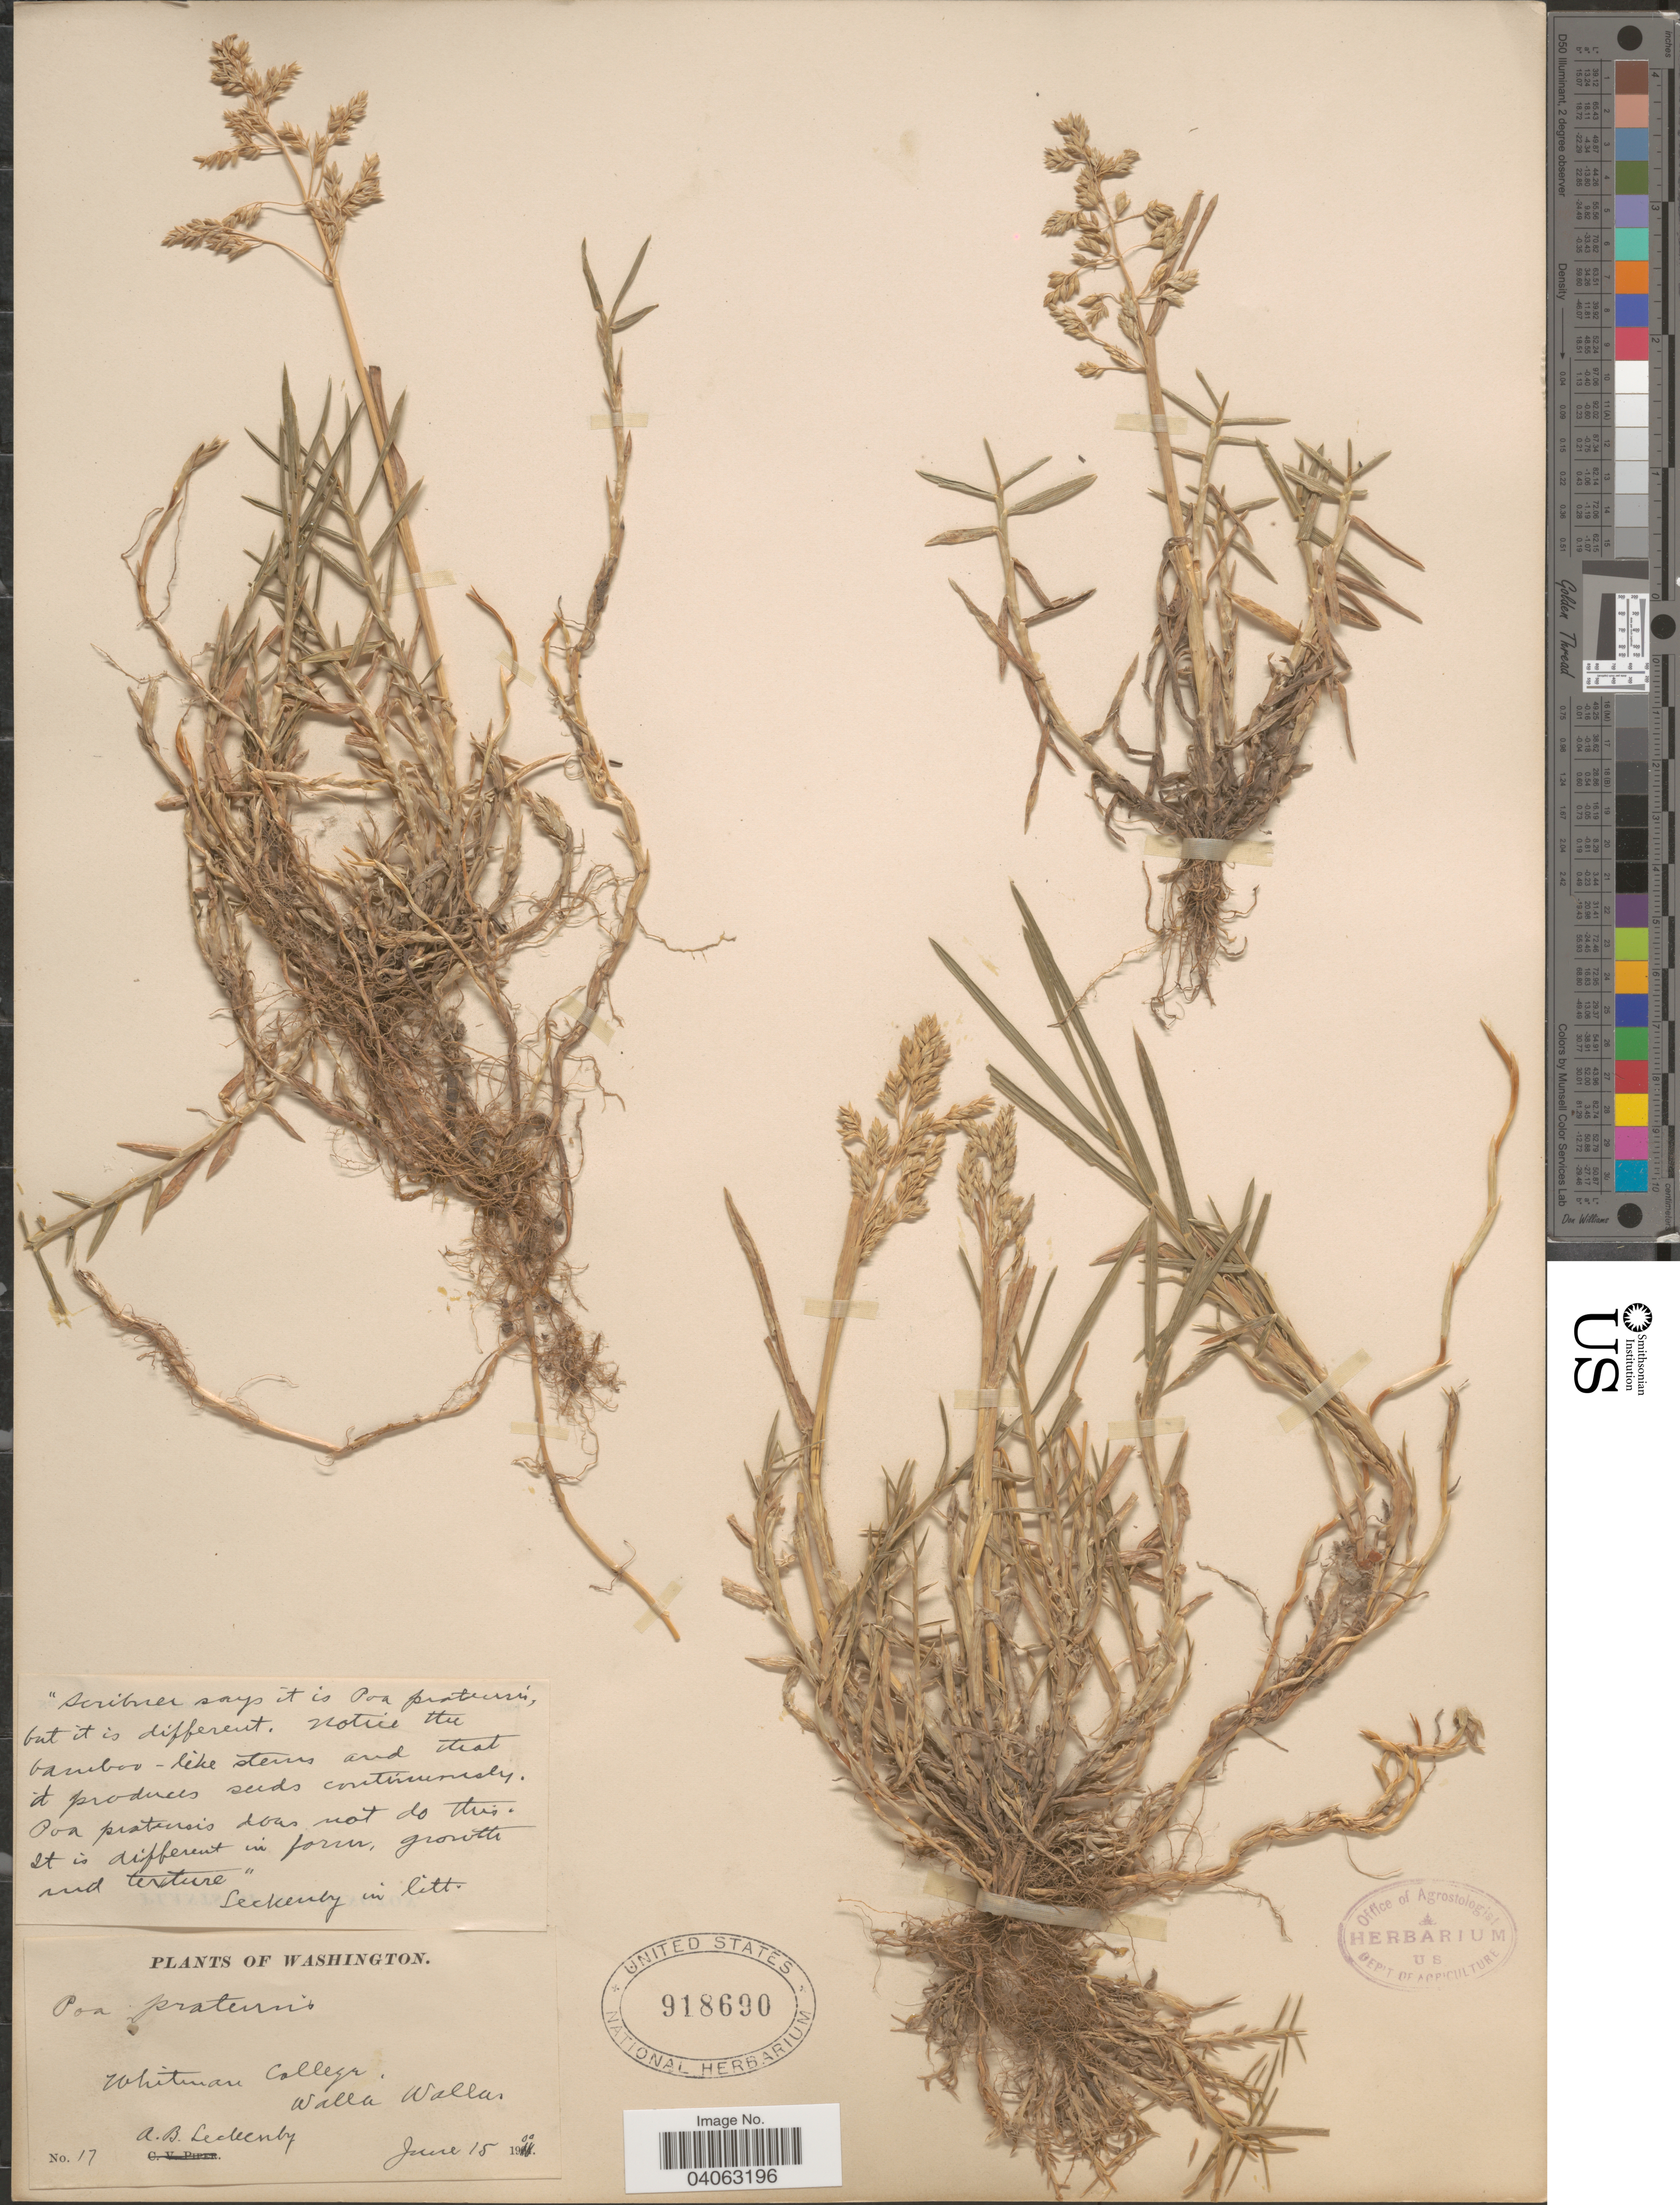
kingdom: Plantae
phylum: Tracheophyta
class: Liliopsida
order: Poales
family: Poaceae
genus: Poa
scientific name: Poa pratensis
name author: L.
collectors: A. Leckenby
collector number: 17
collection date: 1900-06-15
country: United States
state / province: Washington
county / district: Walla Walla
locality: Whitman College. Walla Walla.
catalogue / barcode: US 918690